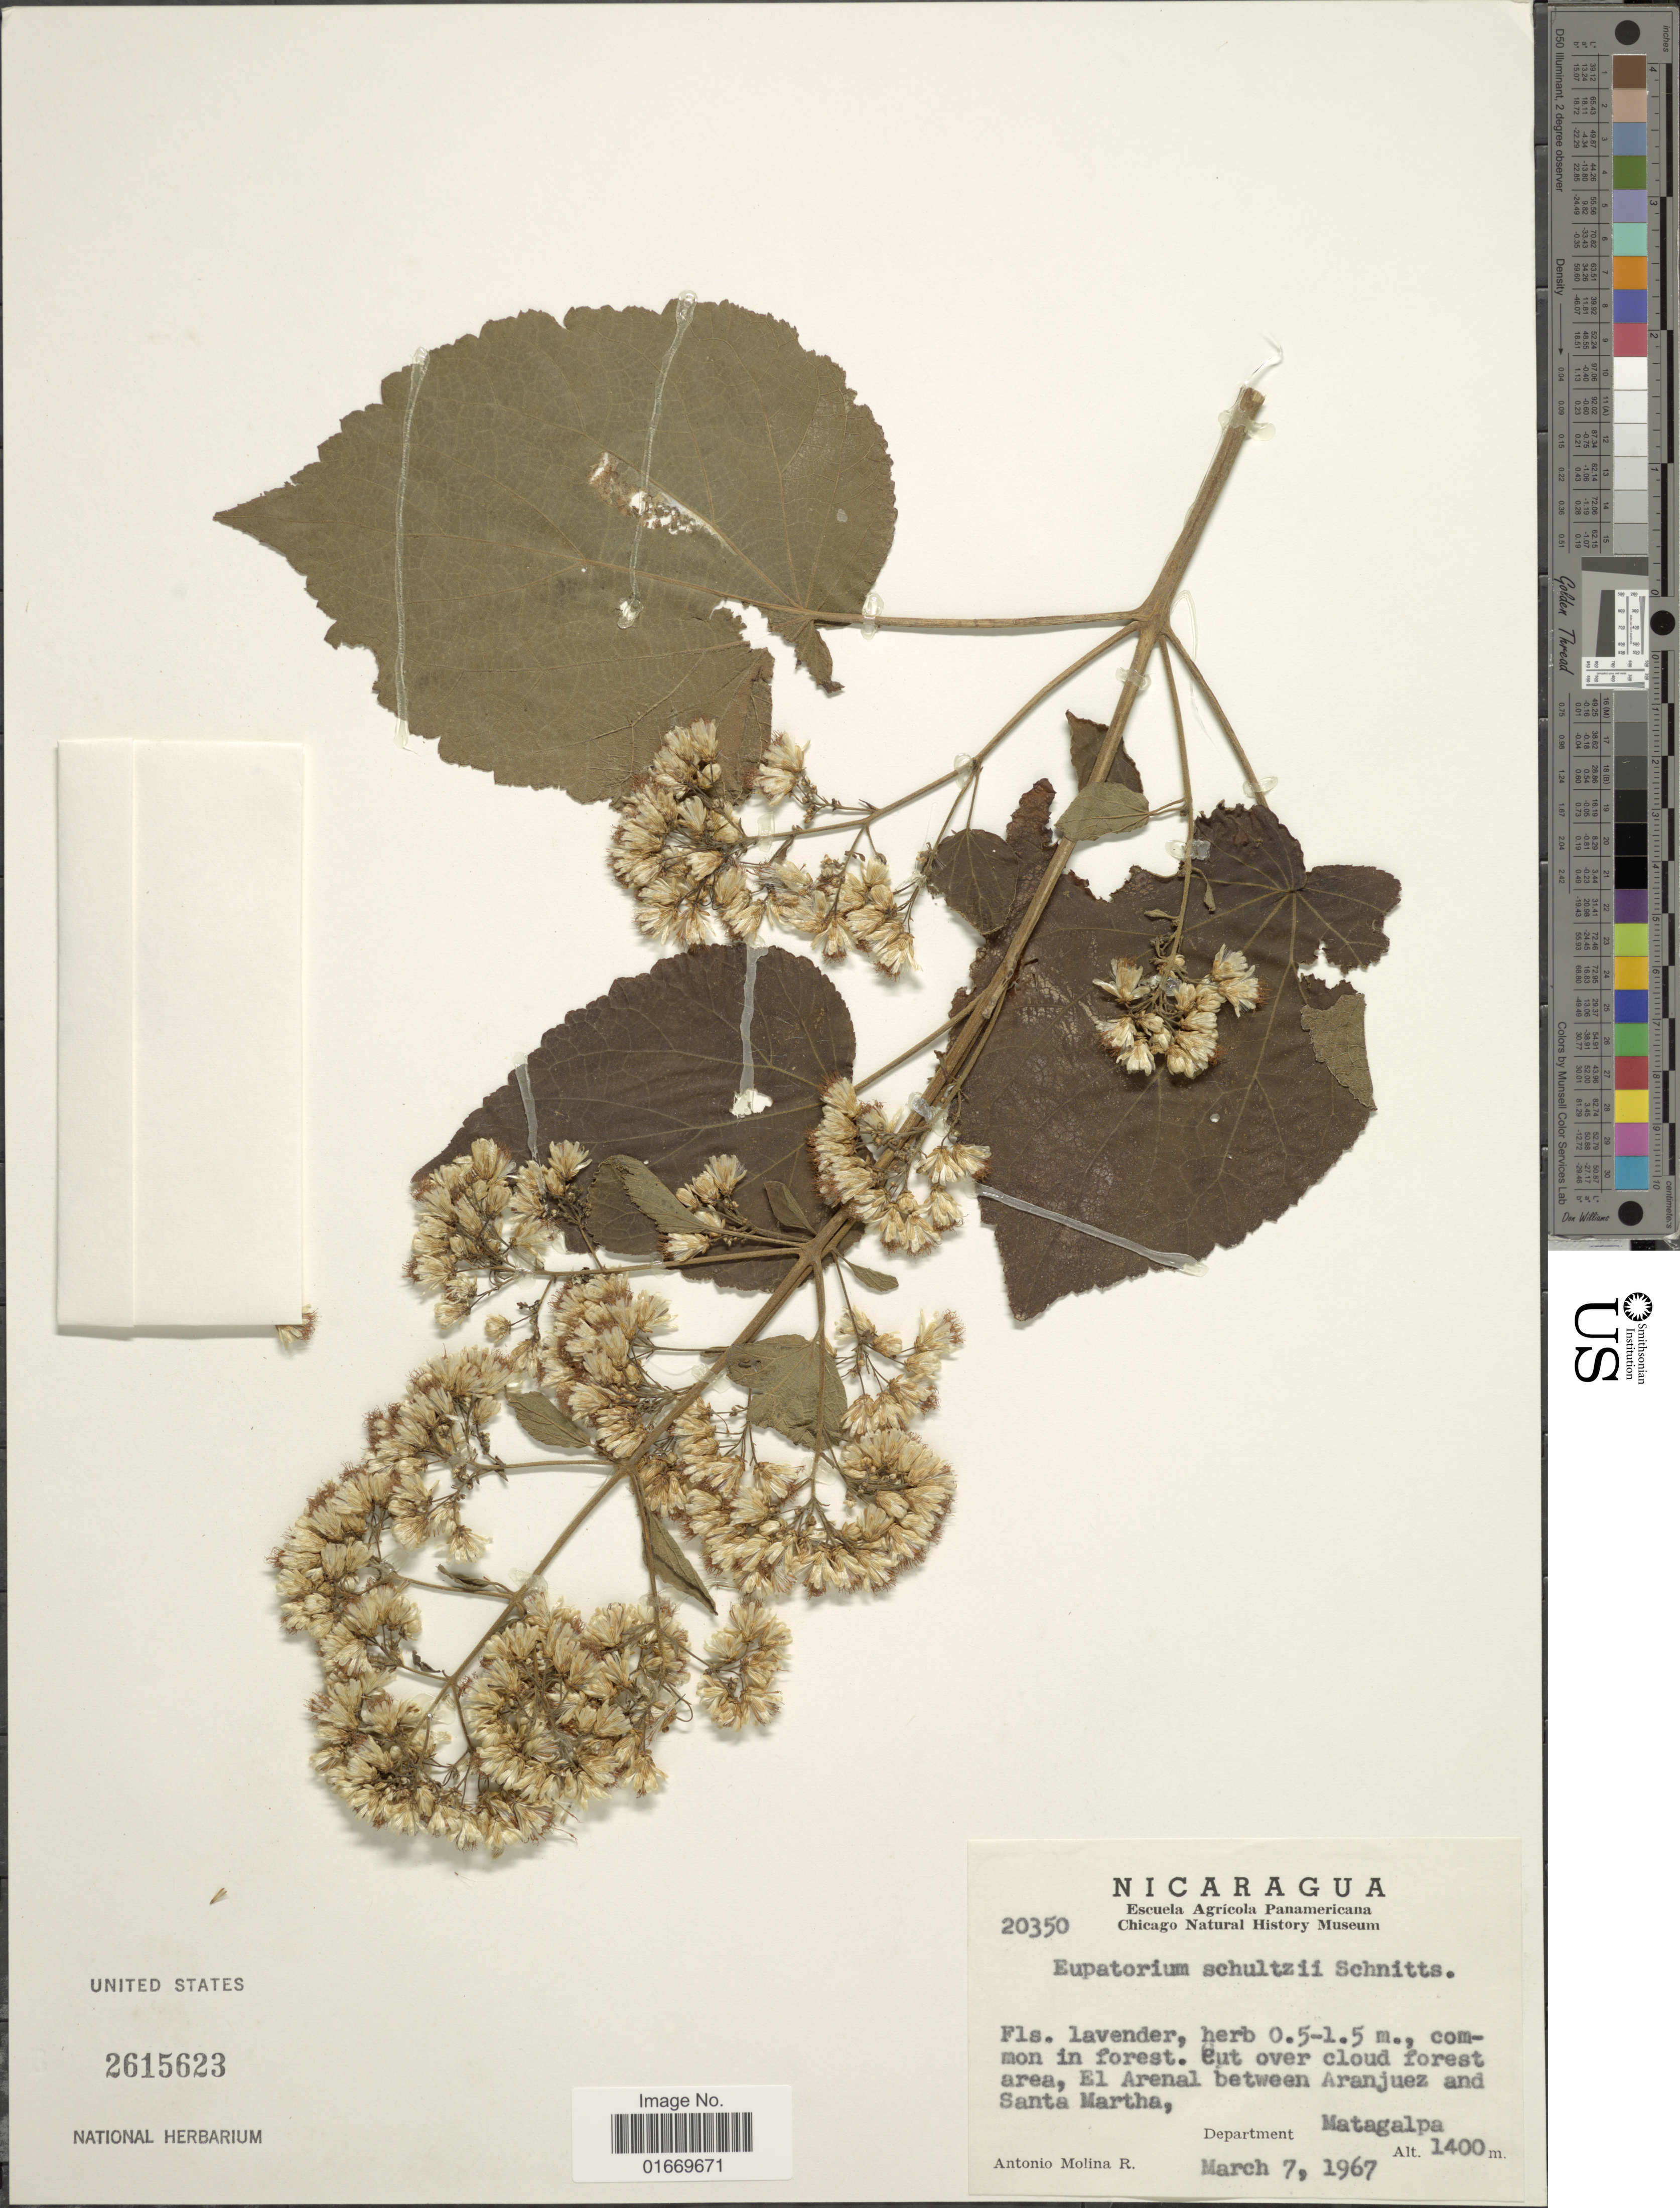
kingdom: Plantae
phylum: Tracheophyta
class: Magnoliopsida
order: Asterales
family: Asteraceae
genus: Peteravenia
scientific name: Peteravenia schultzii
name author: (Schnittsp.) R.M. King & H. Rob.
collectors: A. Molina R.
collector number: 20350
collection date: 1967-03-07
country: Nicaragua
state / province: Matagalpa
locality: Nacaragua. cut over cloud forest area, El Arenal between Aranjuez and Santa Martha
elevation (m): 1400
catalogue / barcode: US 2615623